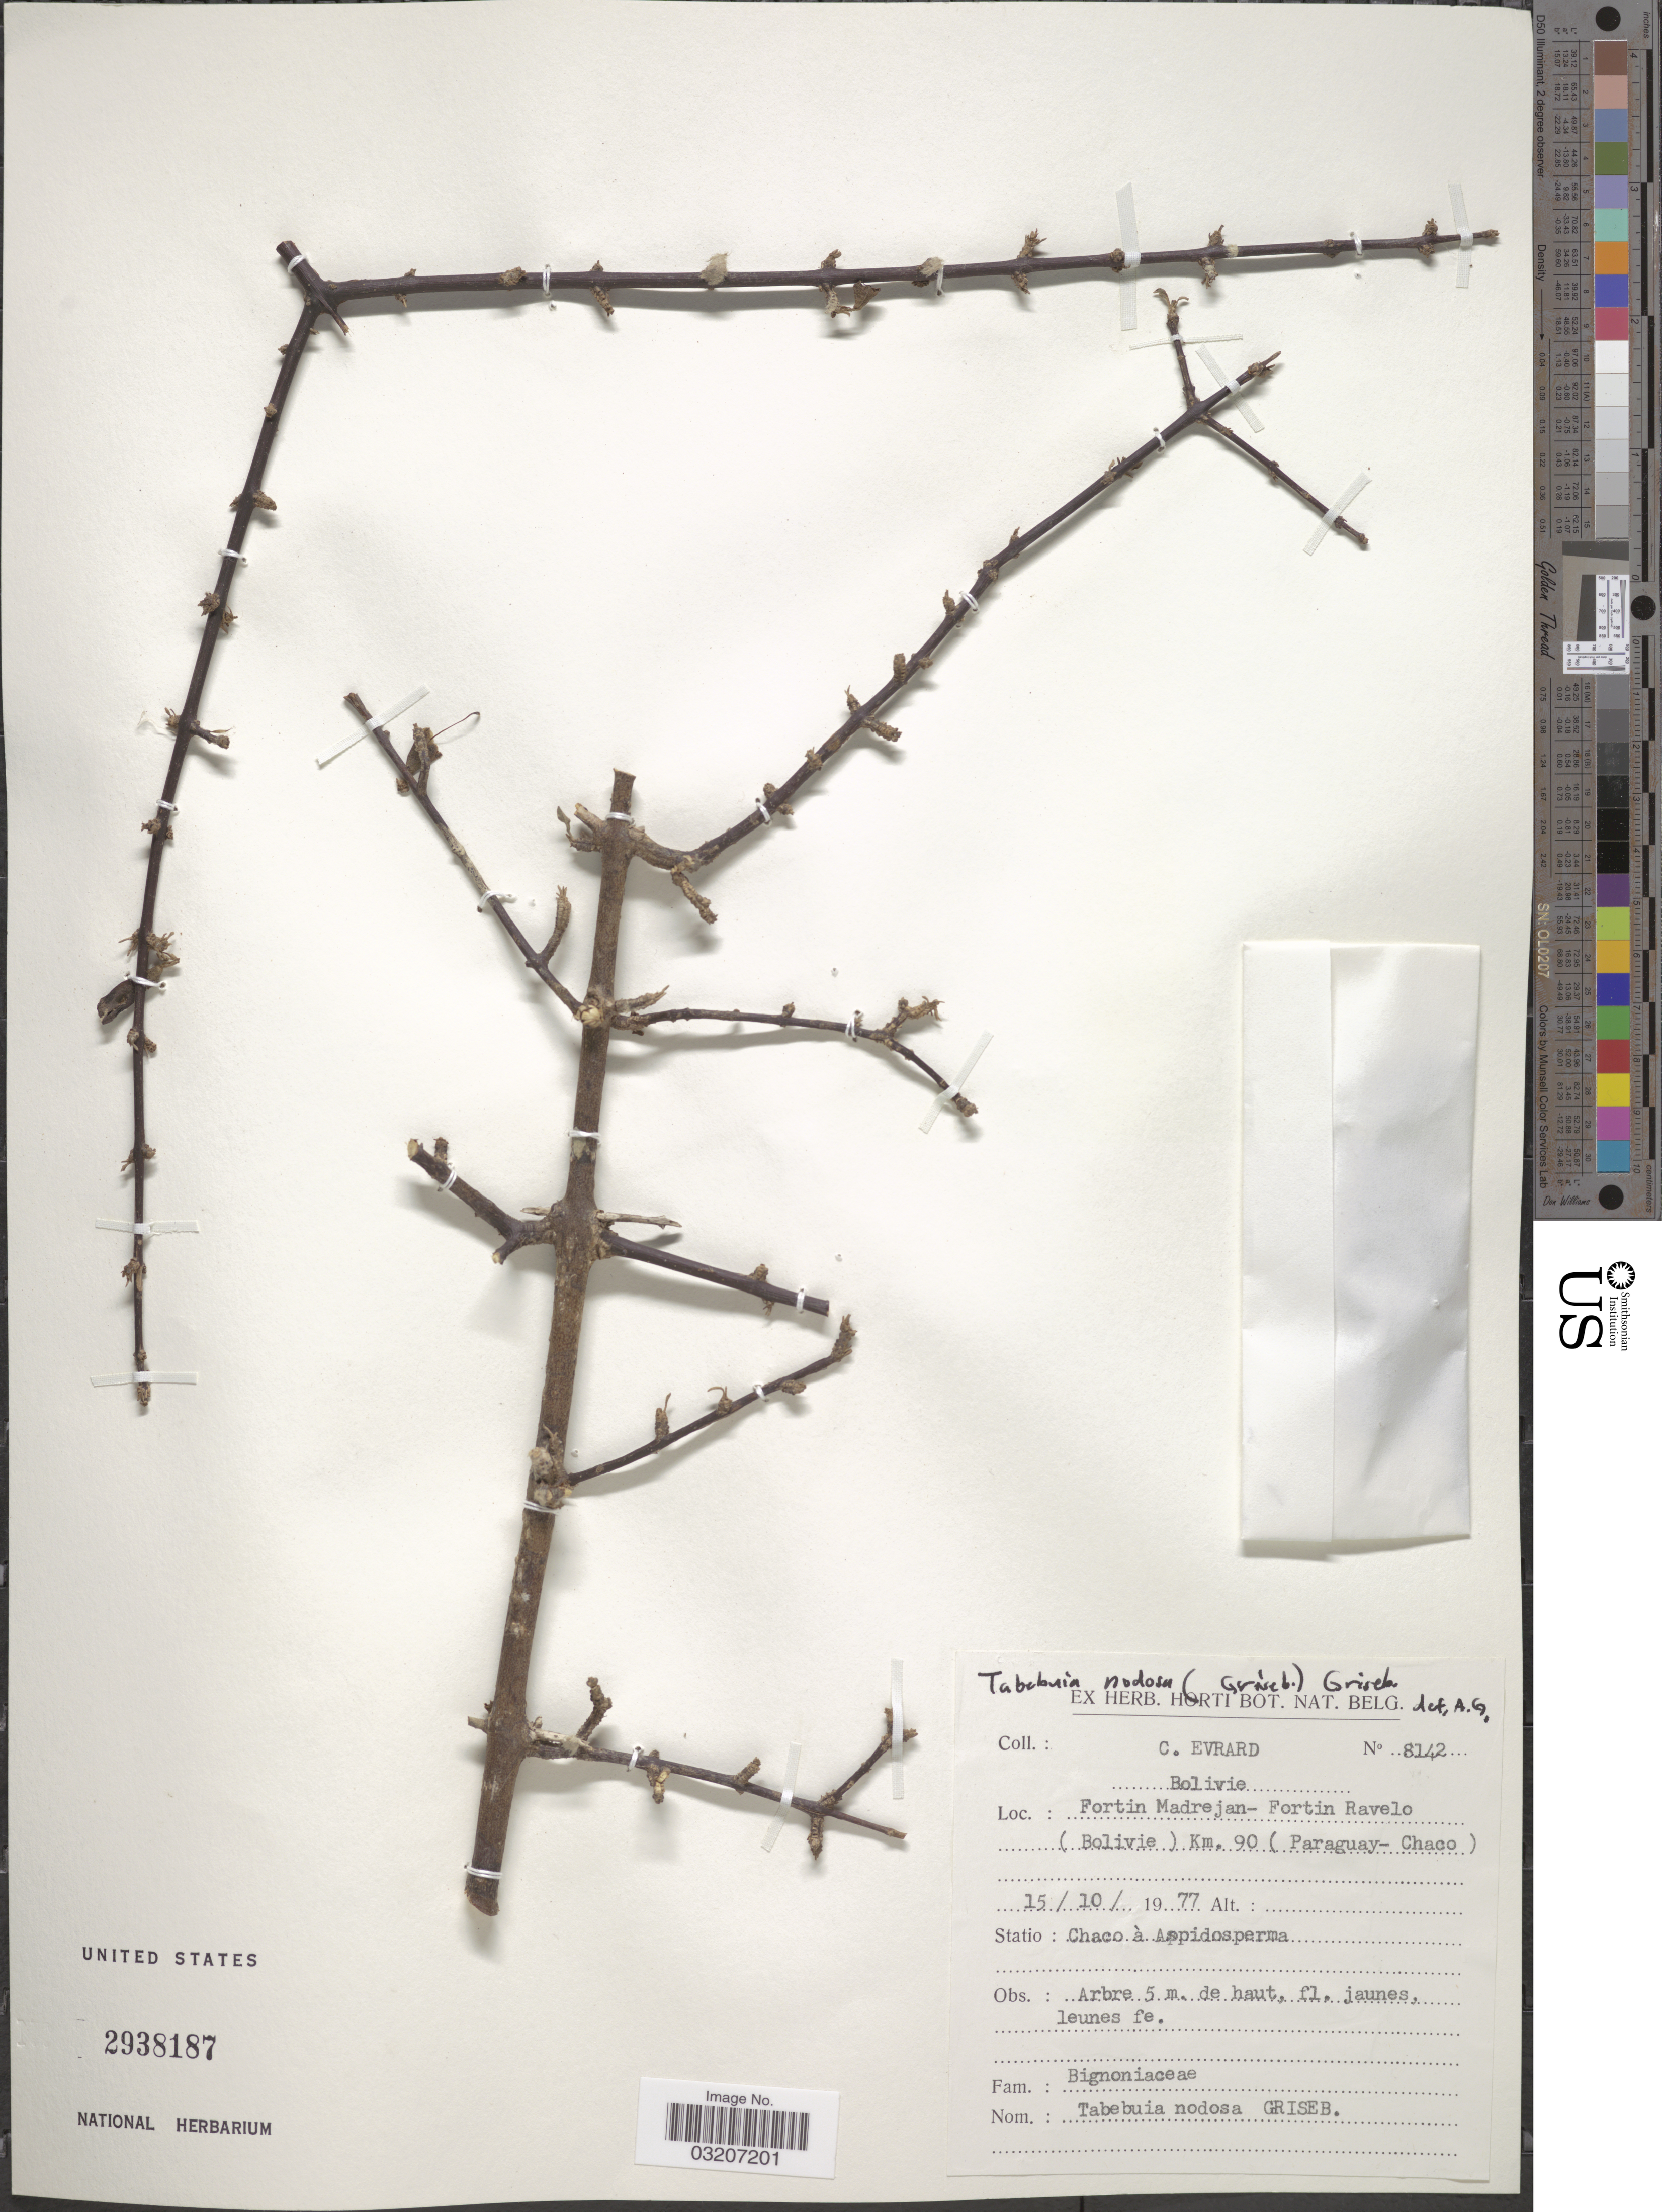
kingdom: Plantae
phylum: Tracheophyta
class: Magnoliopsida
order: Lamiales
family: Bignoniaceae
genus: Tabebuia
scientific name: Tabebuia nodosa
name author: (Griseb.) Griseb.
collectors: C. Evrard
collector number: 8142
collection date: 1977-10-15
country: Bolivia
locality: Fortin Madrejan-Fortin Ravelo (Bolivie) Km. 90 (Paraguay-Chaco).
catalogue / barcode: US 2938187